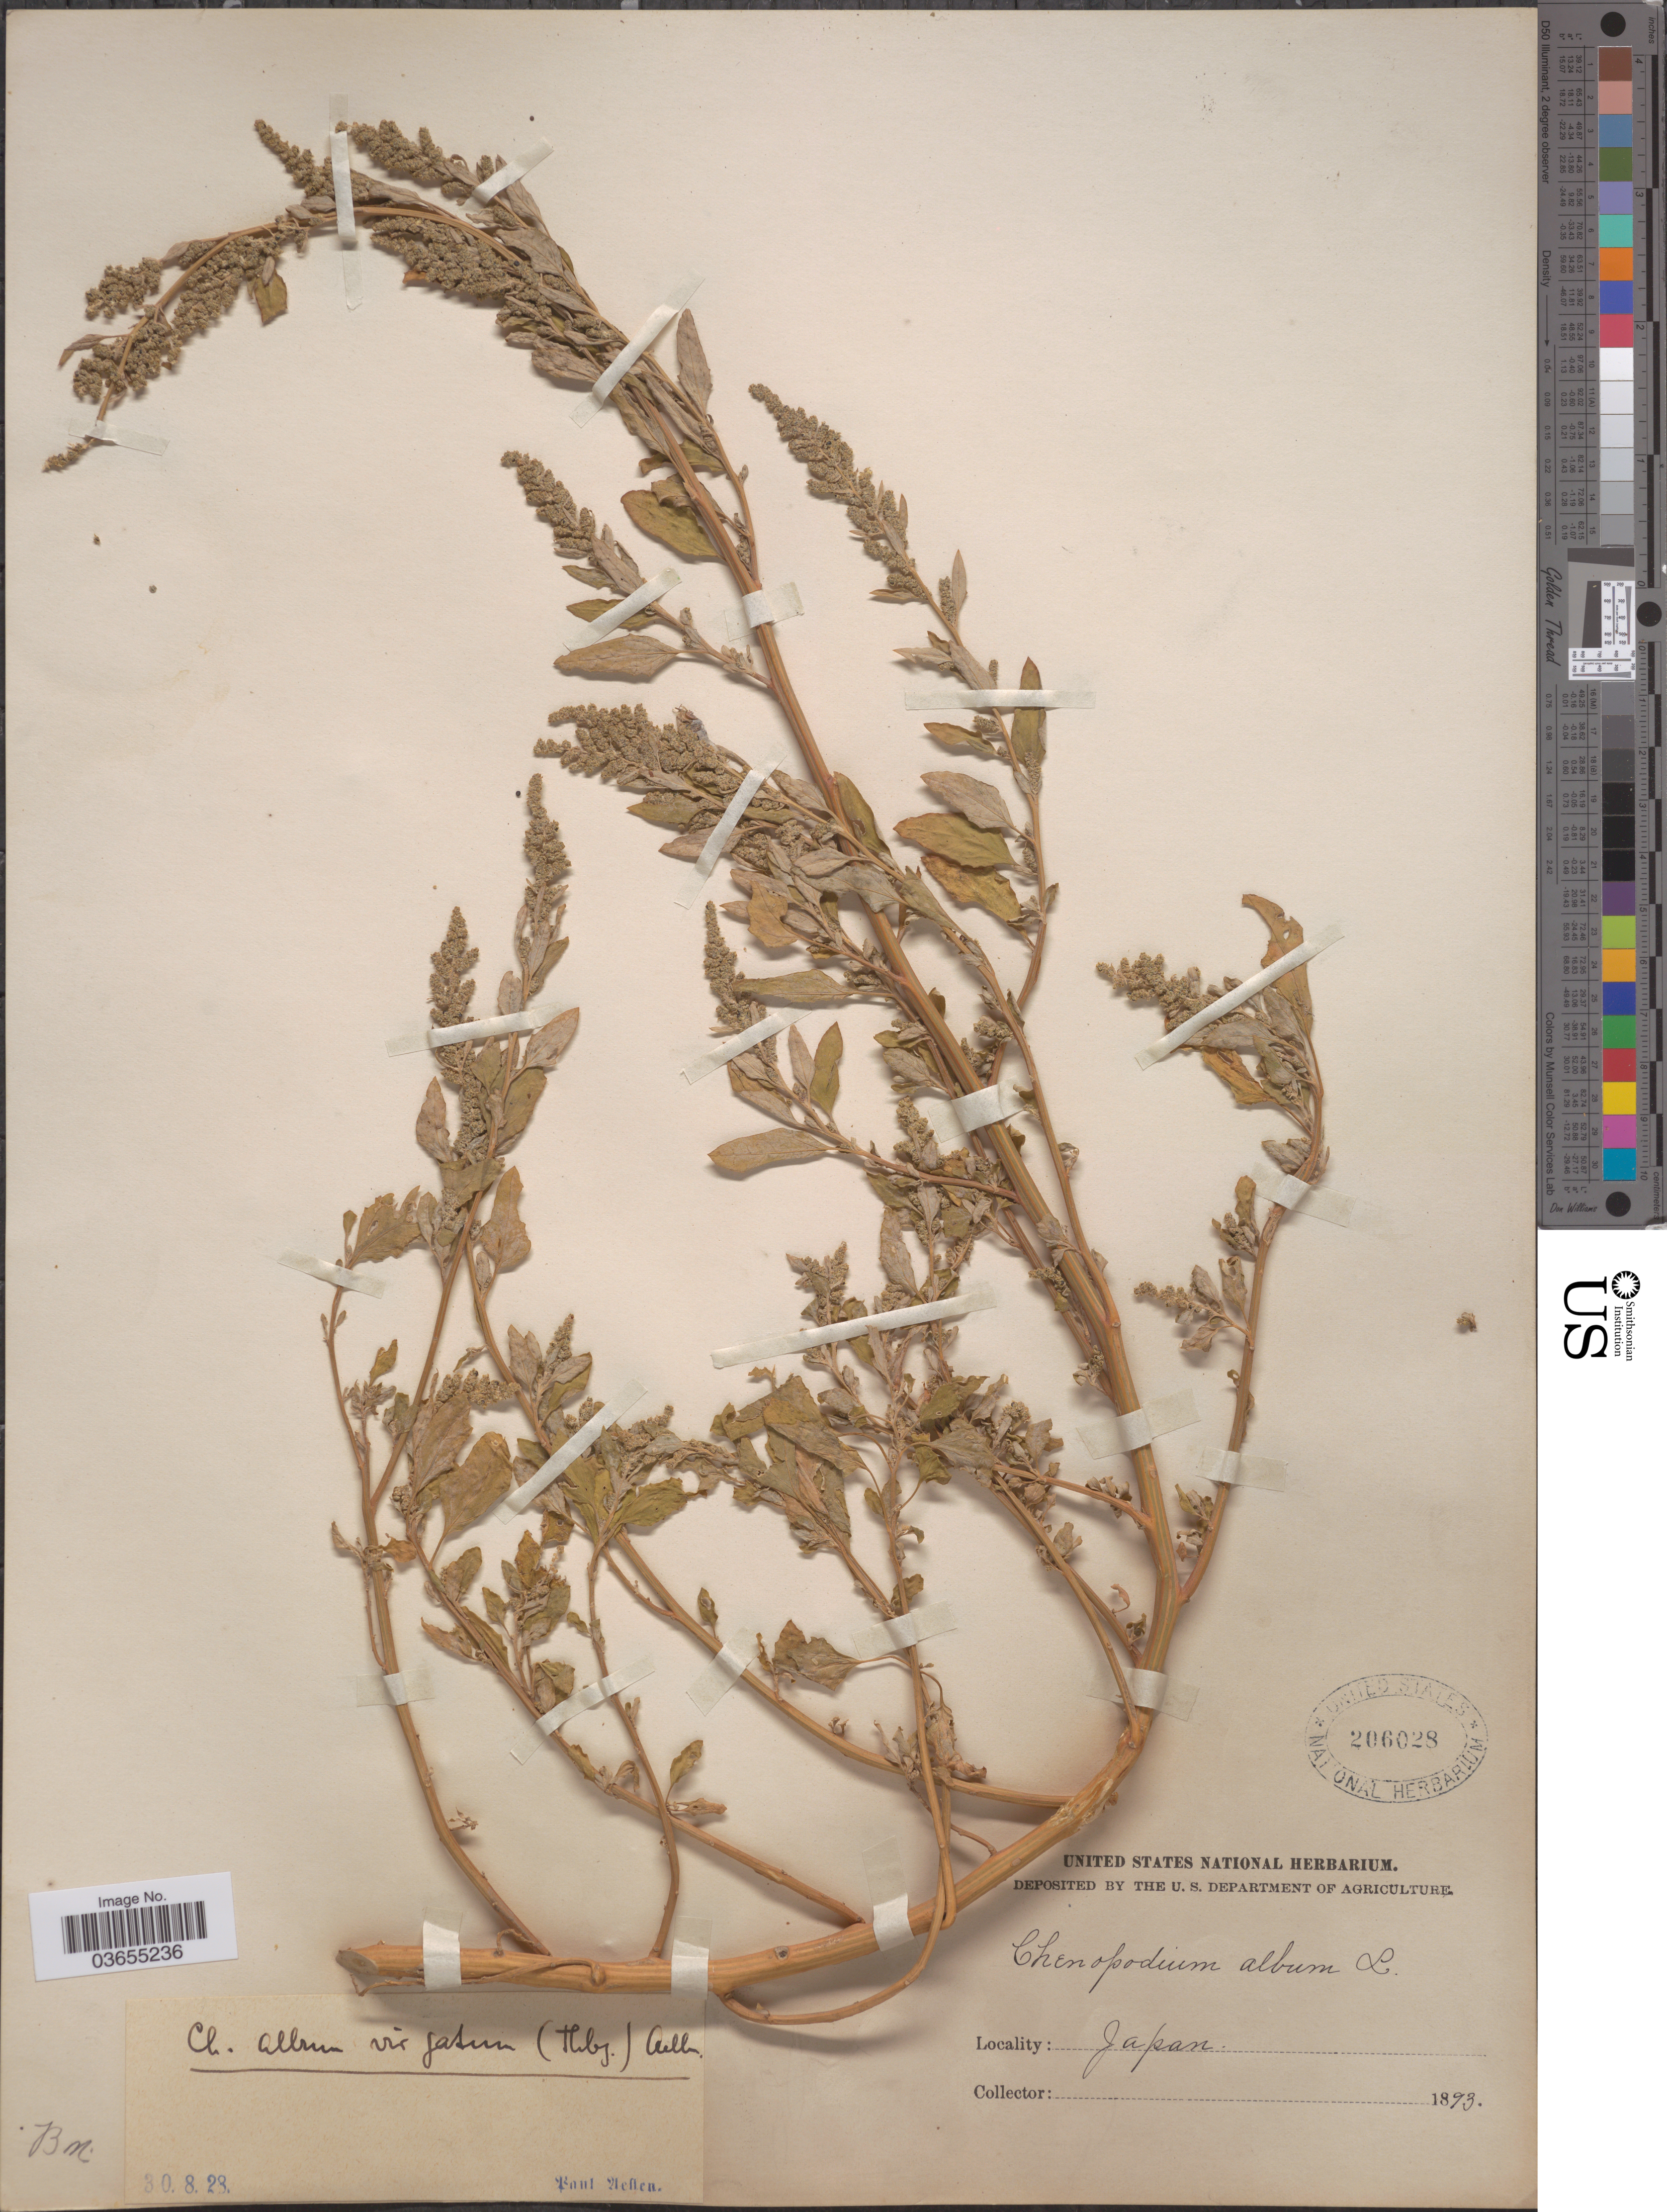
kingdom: Plantae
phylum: Tracheophyta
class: Magnoliopsida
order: Caryophyllales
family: Amaranthaceae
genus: Chenopodium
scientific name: Chenopodium album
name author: L.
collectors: ex herb. United States National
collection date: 1893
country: Japan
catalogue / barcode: US 206028